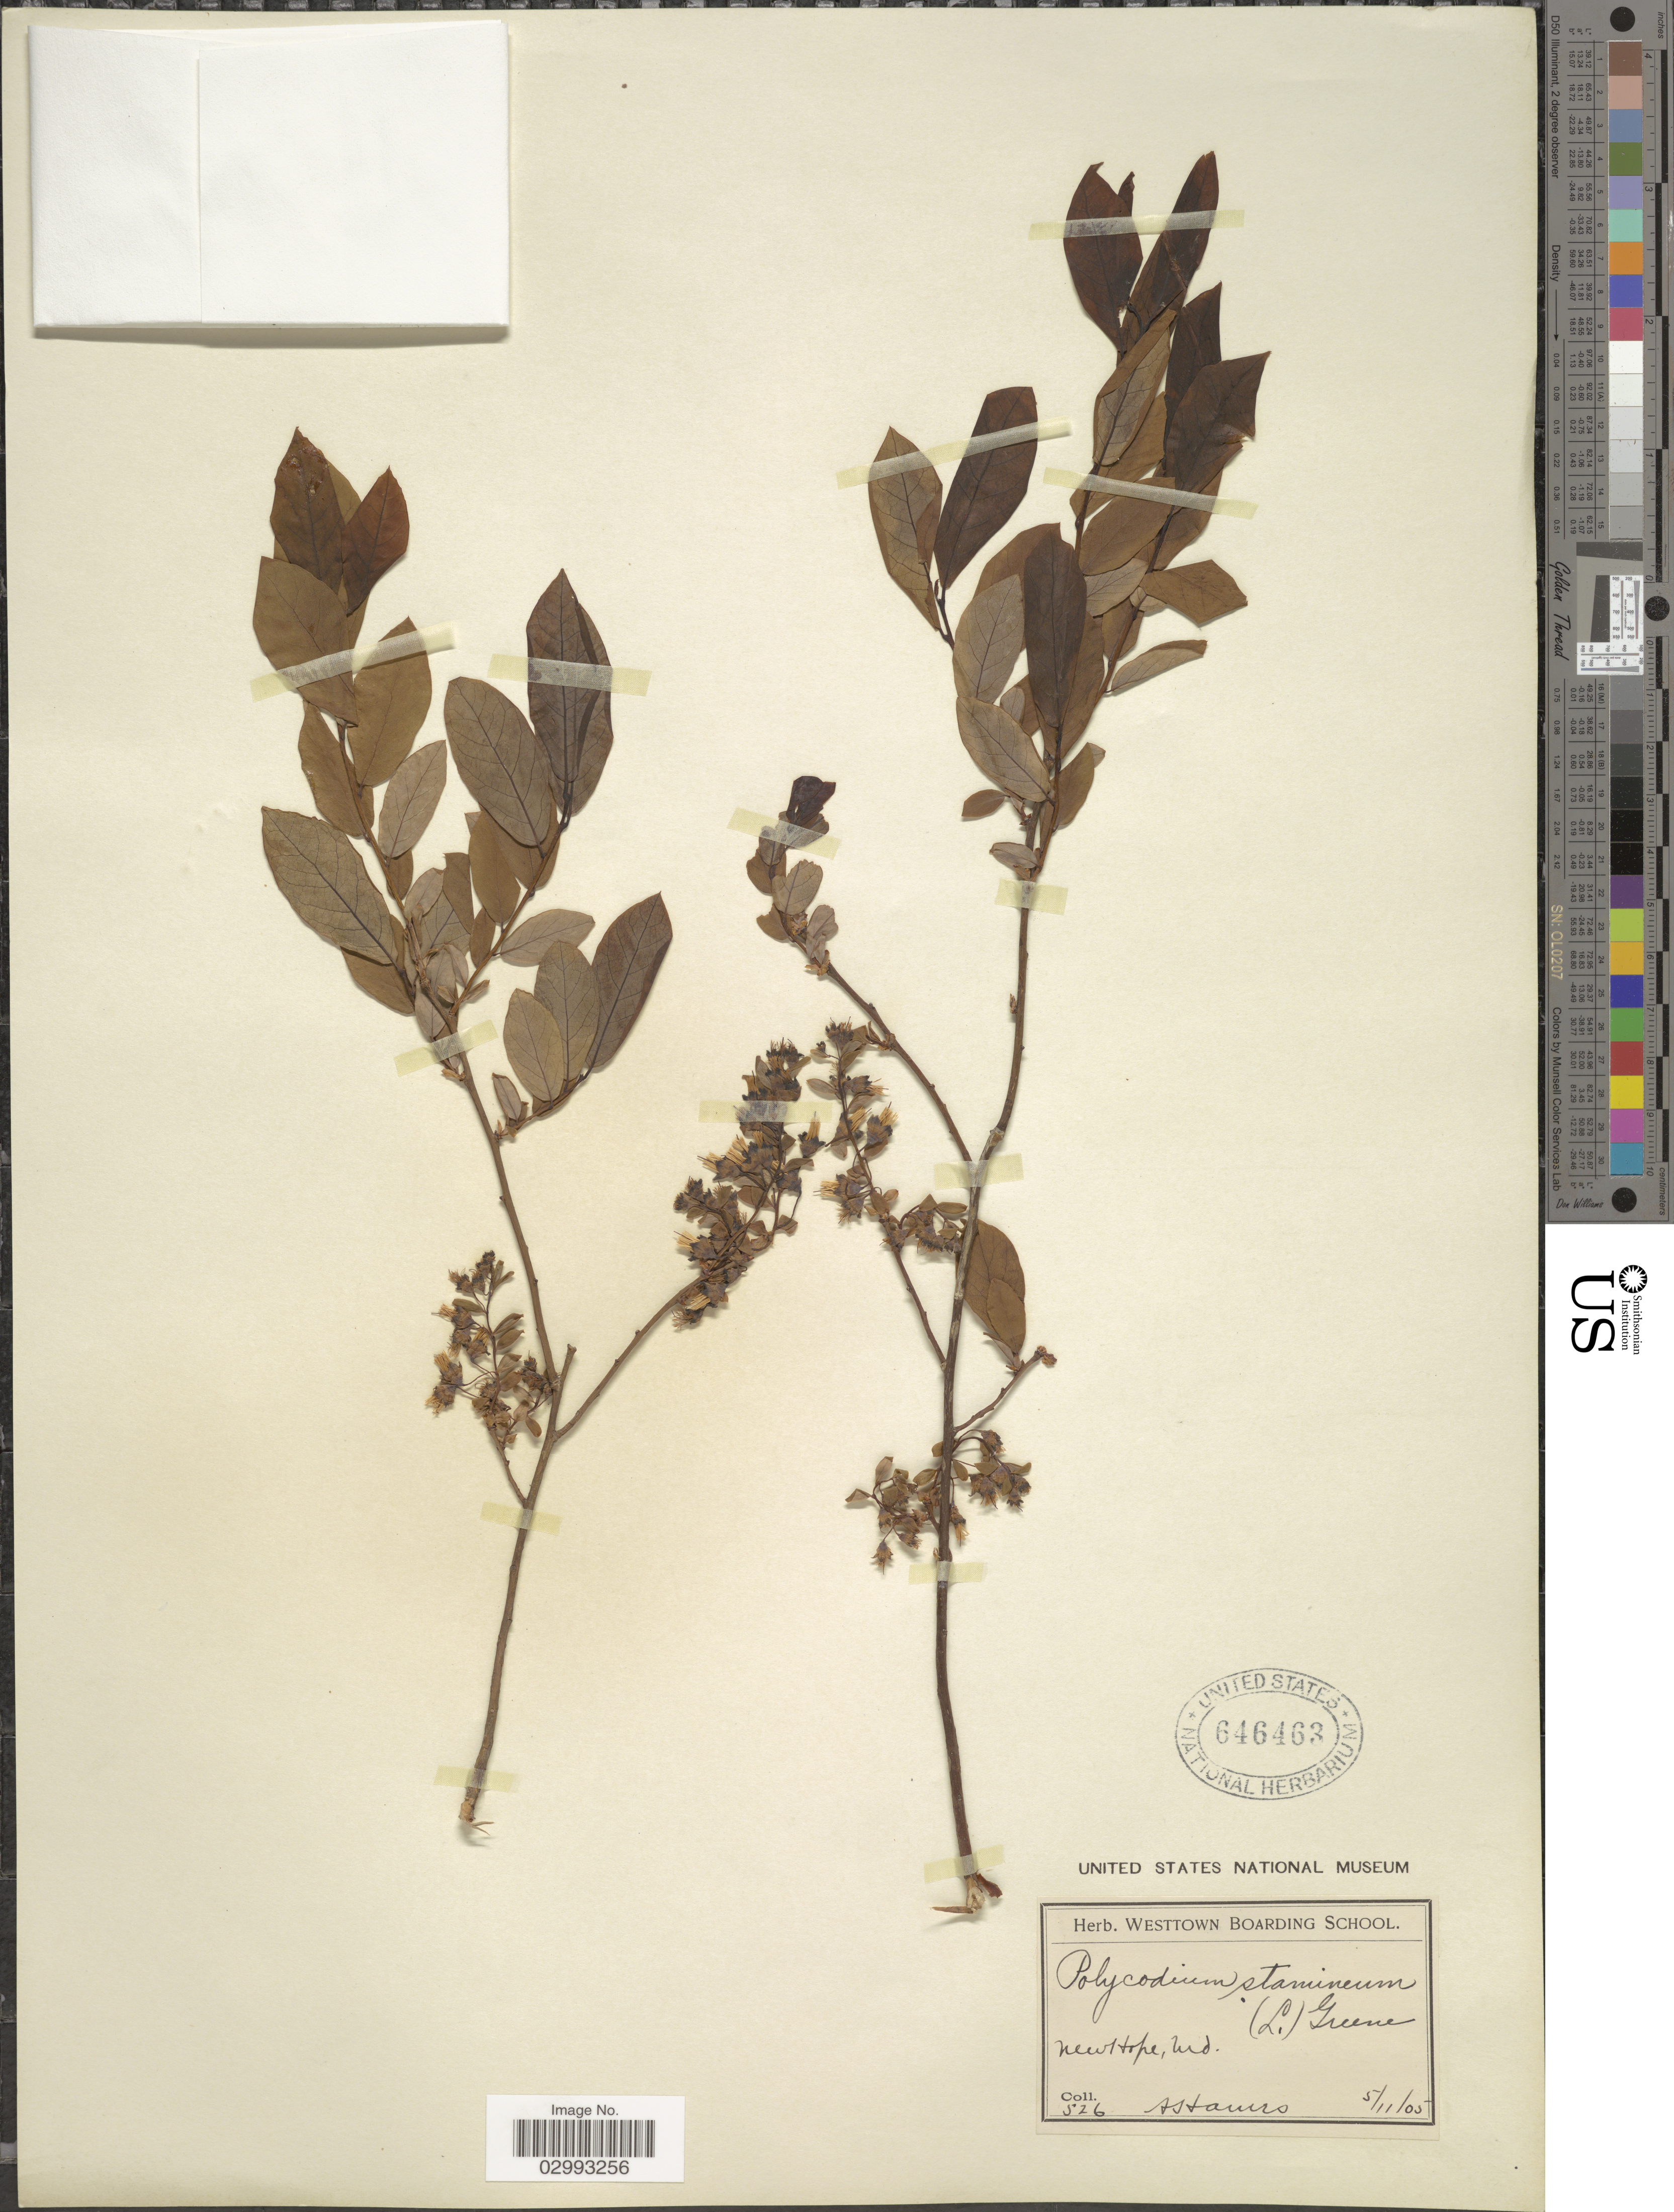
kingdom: Plantae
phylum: Tracheophyta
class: Magnoliopsida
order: Ericales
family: Ericaceae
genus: Polycodium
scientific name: Polycodium neglectum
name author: Small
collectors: S. Staners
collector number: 526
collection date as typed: Transcribed d/m/y: 11/5/5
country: United States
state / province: Maryland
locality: New Hope.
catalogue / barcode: US 646463